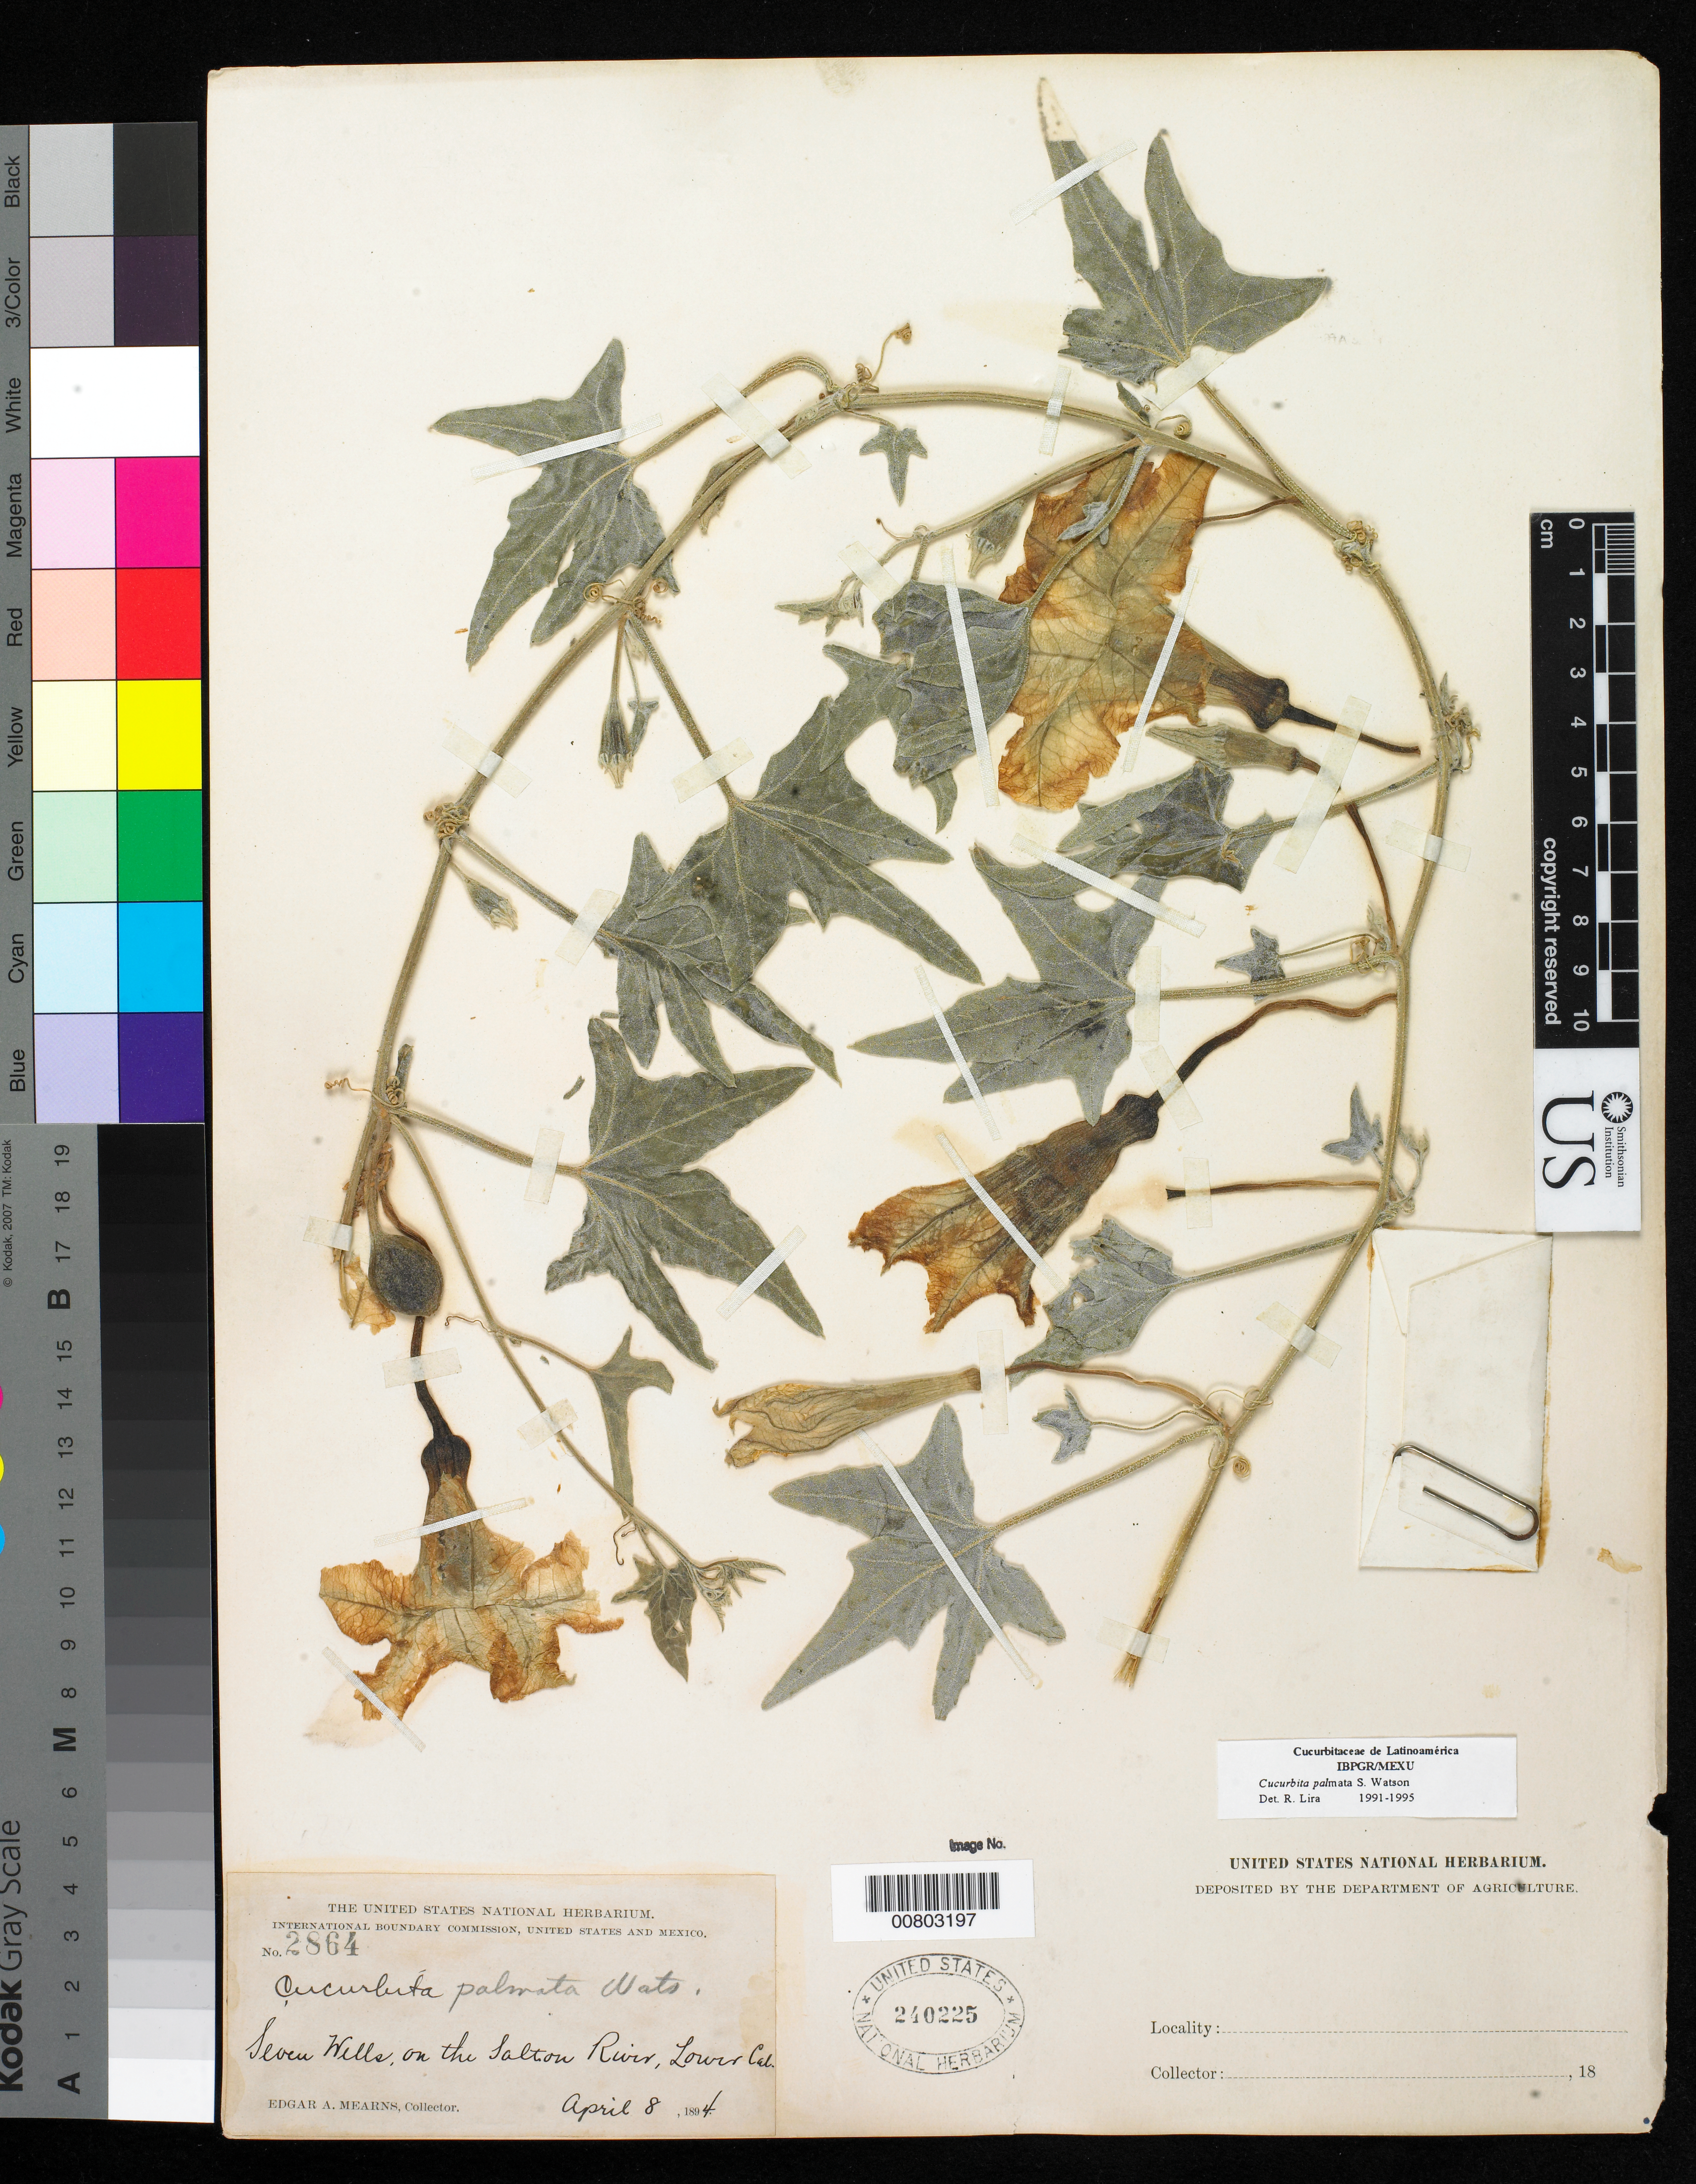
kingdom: Plantae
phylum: Tracheophyta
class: Magnoliopsida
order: Cucurbitales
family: Cucurbitaceae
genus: Cucurbita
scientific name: Cucurbita palmata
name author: S. Watson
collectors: E. A. Mearns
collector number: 2864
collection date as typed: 08 Apr 1894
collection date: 1894-04-08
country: Mexico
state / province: Baja California Norte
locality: Seven Wills on the Salton River, Baja California.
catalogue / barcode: US 240225